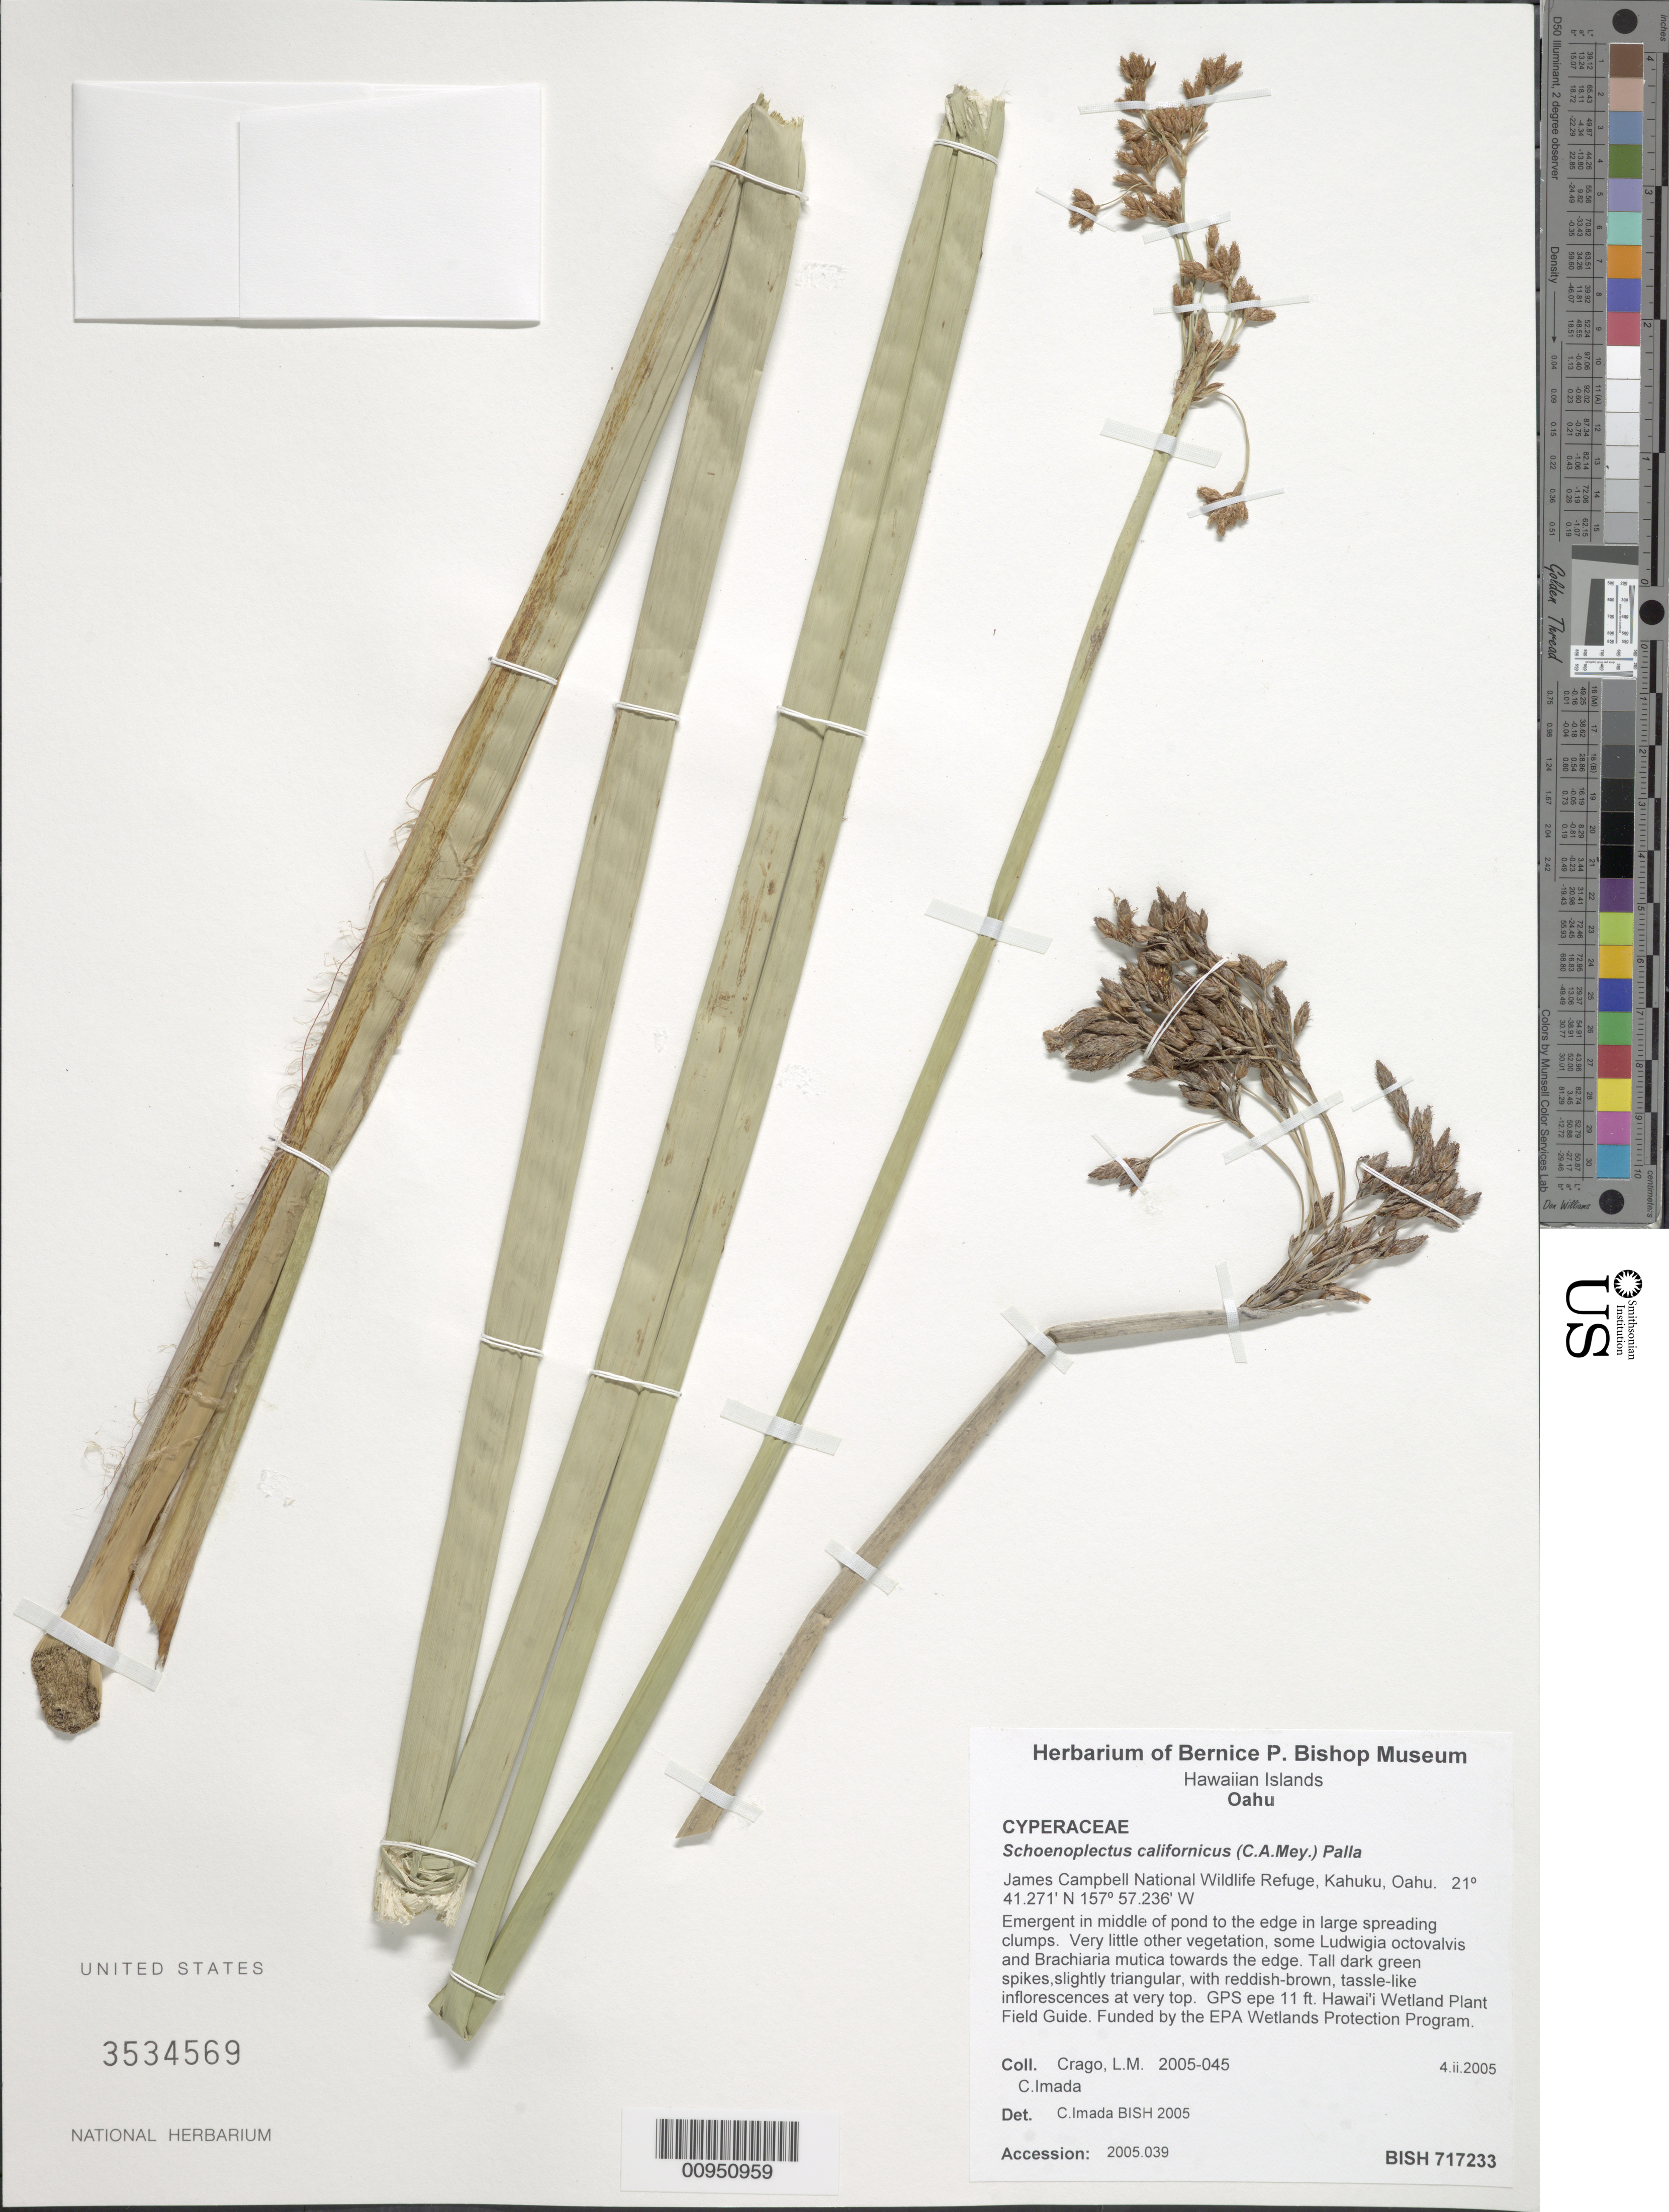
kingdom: Plantae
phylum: Tracheophyta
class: Liliopsida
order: Poales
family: Cyperaceae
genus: Schoenoplectus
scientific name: Schoenoplectus californicus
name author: (C.A. Mey.) Soják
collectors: L. Crago & C. Imada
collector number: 2005-045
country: United States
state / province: Hawaii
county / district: Honolulu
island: Oahu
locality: Kahuku, James Campbell National Wildlife Refuge.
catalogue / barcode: US 3534569